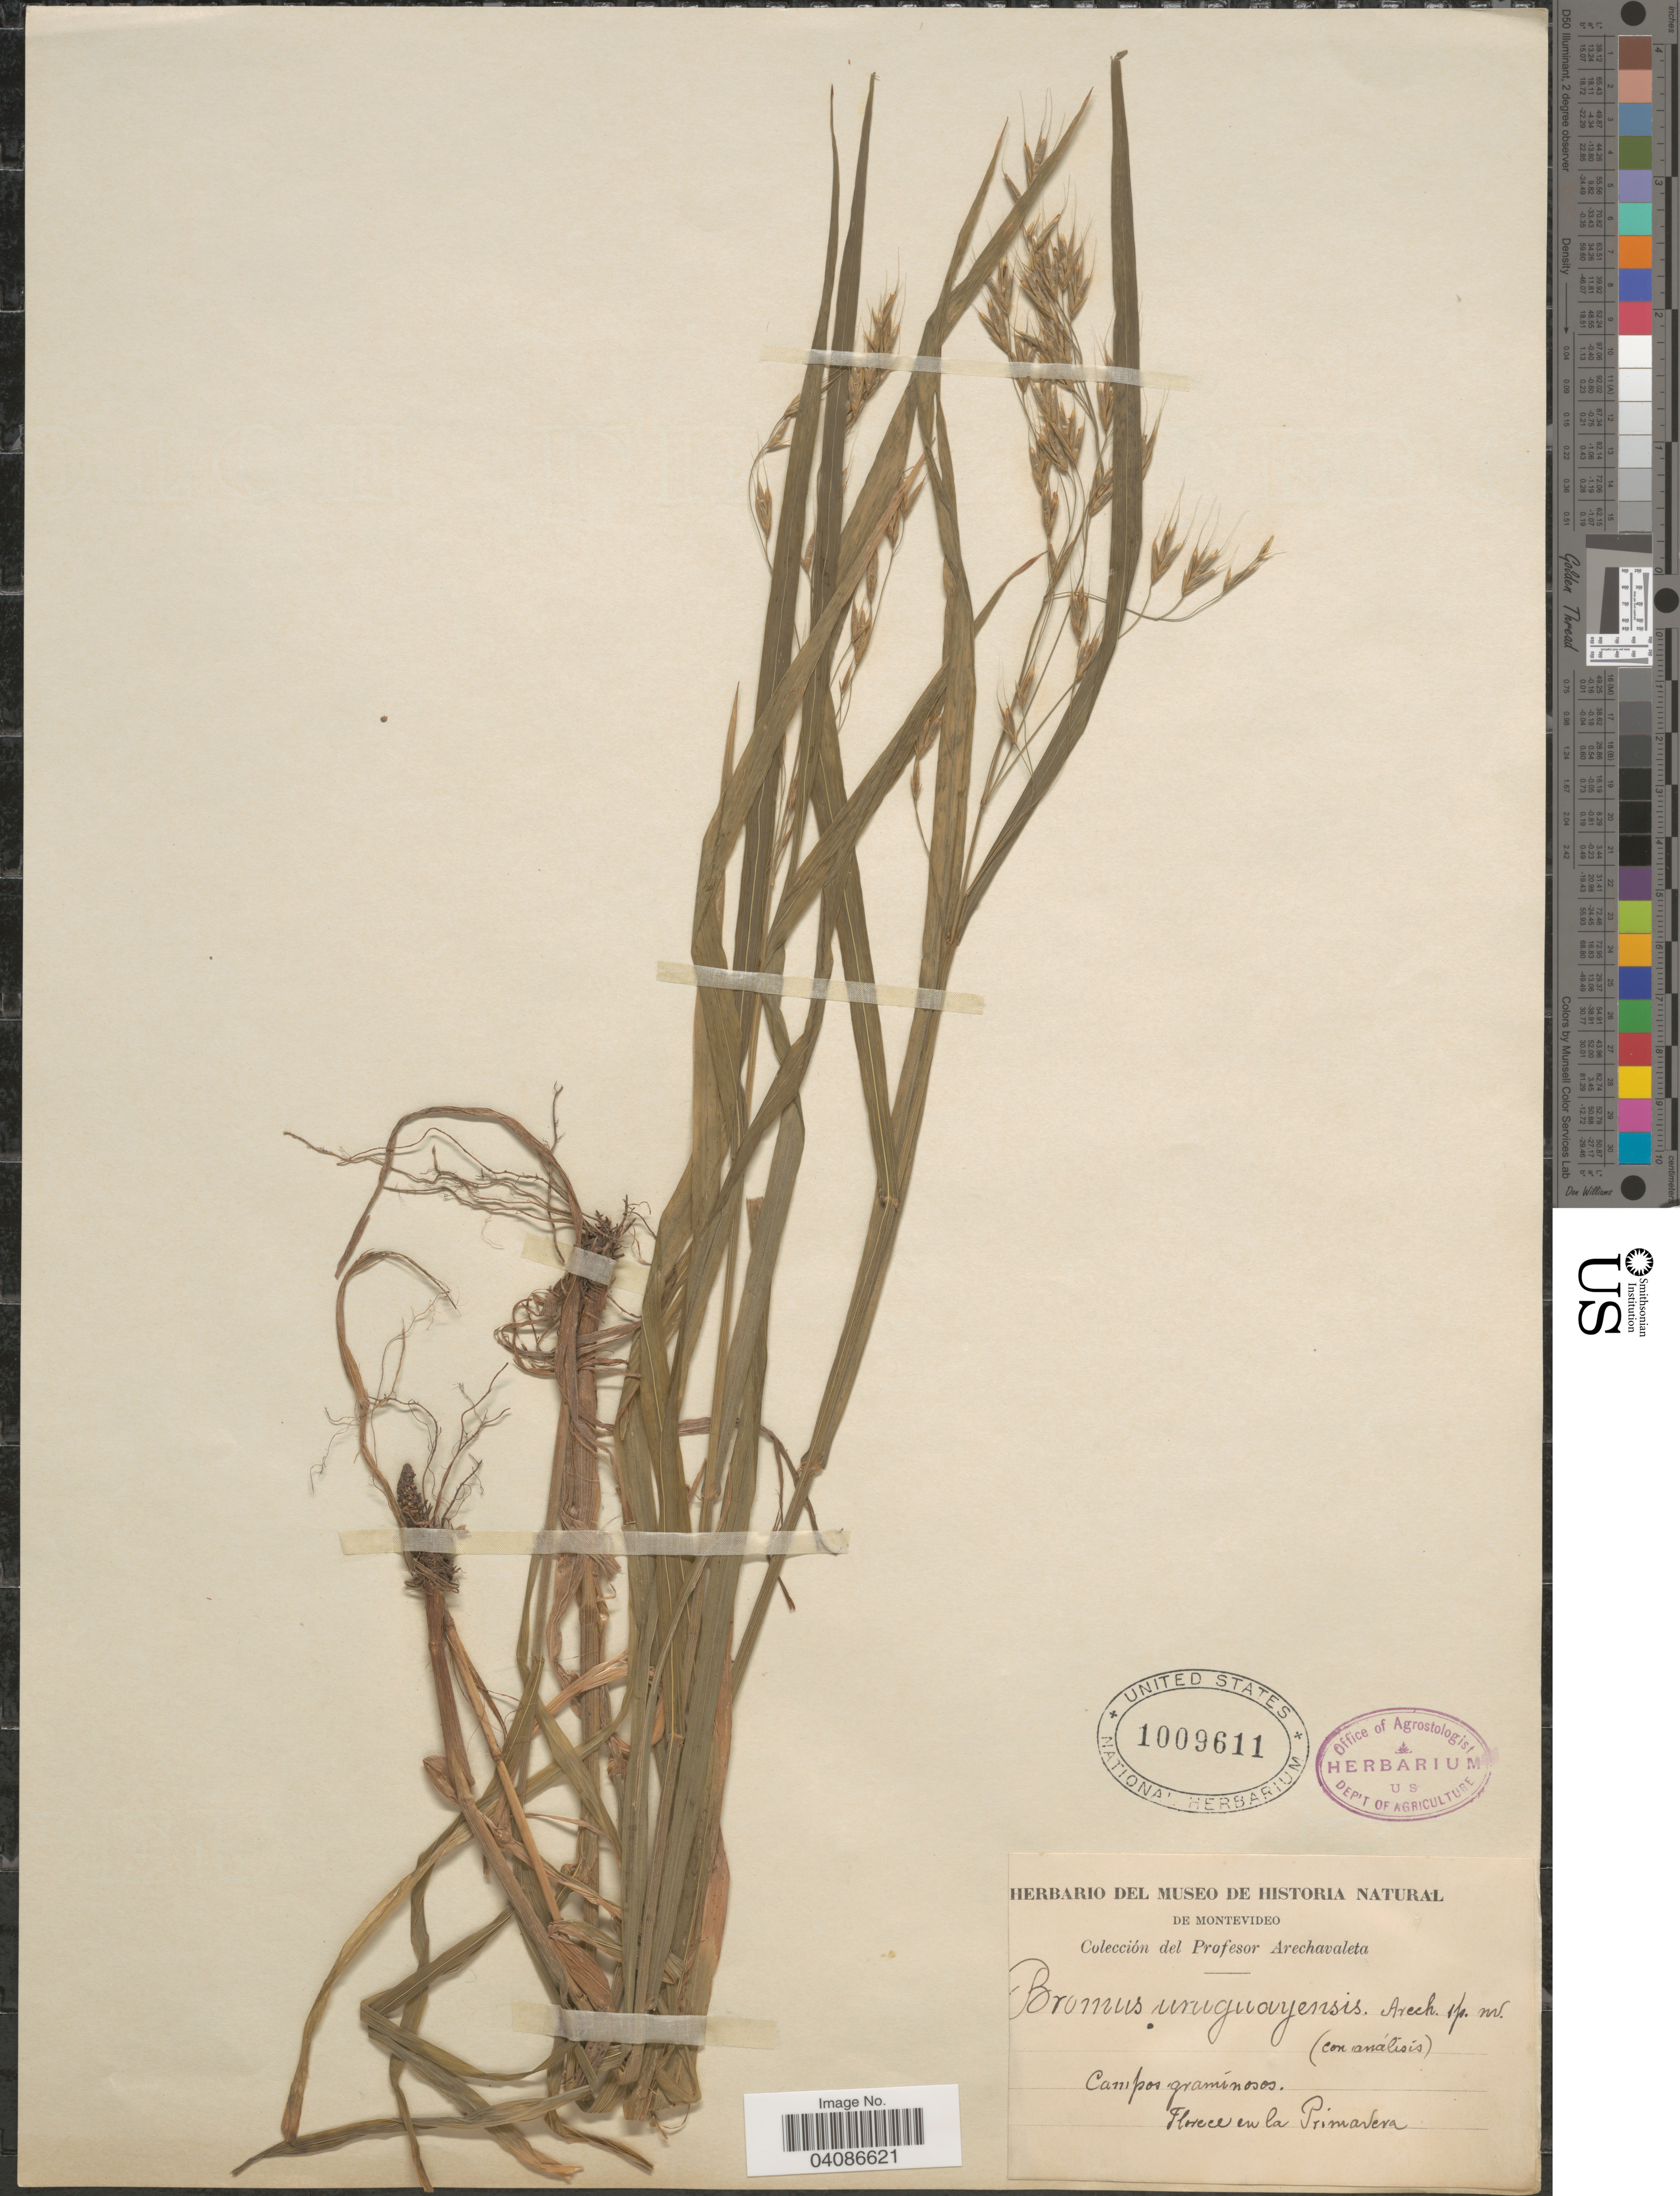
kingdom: Plantae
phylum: Tracheophyta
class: Liliopsida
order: Poales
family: Poaceae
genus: Bromus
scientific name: Bromus brachyanthera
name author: Döll in Mart.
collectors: Arechavaleta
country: Uruguay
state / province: Montevideo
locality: Campos graminosos. Florece en la Primavera.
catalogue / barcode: US 1009611